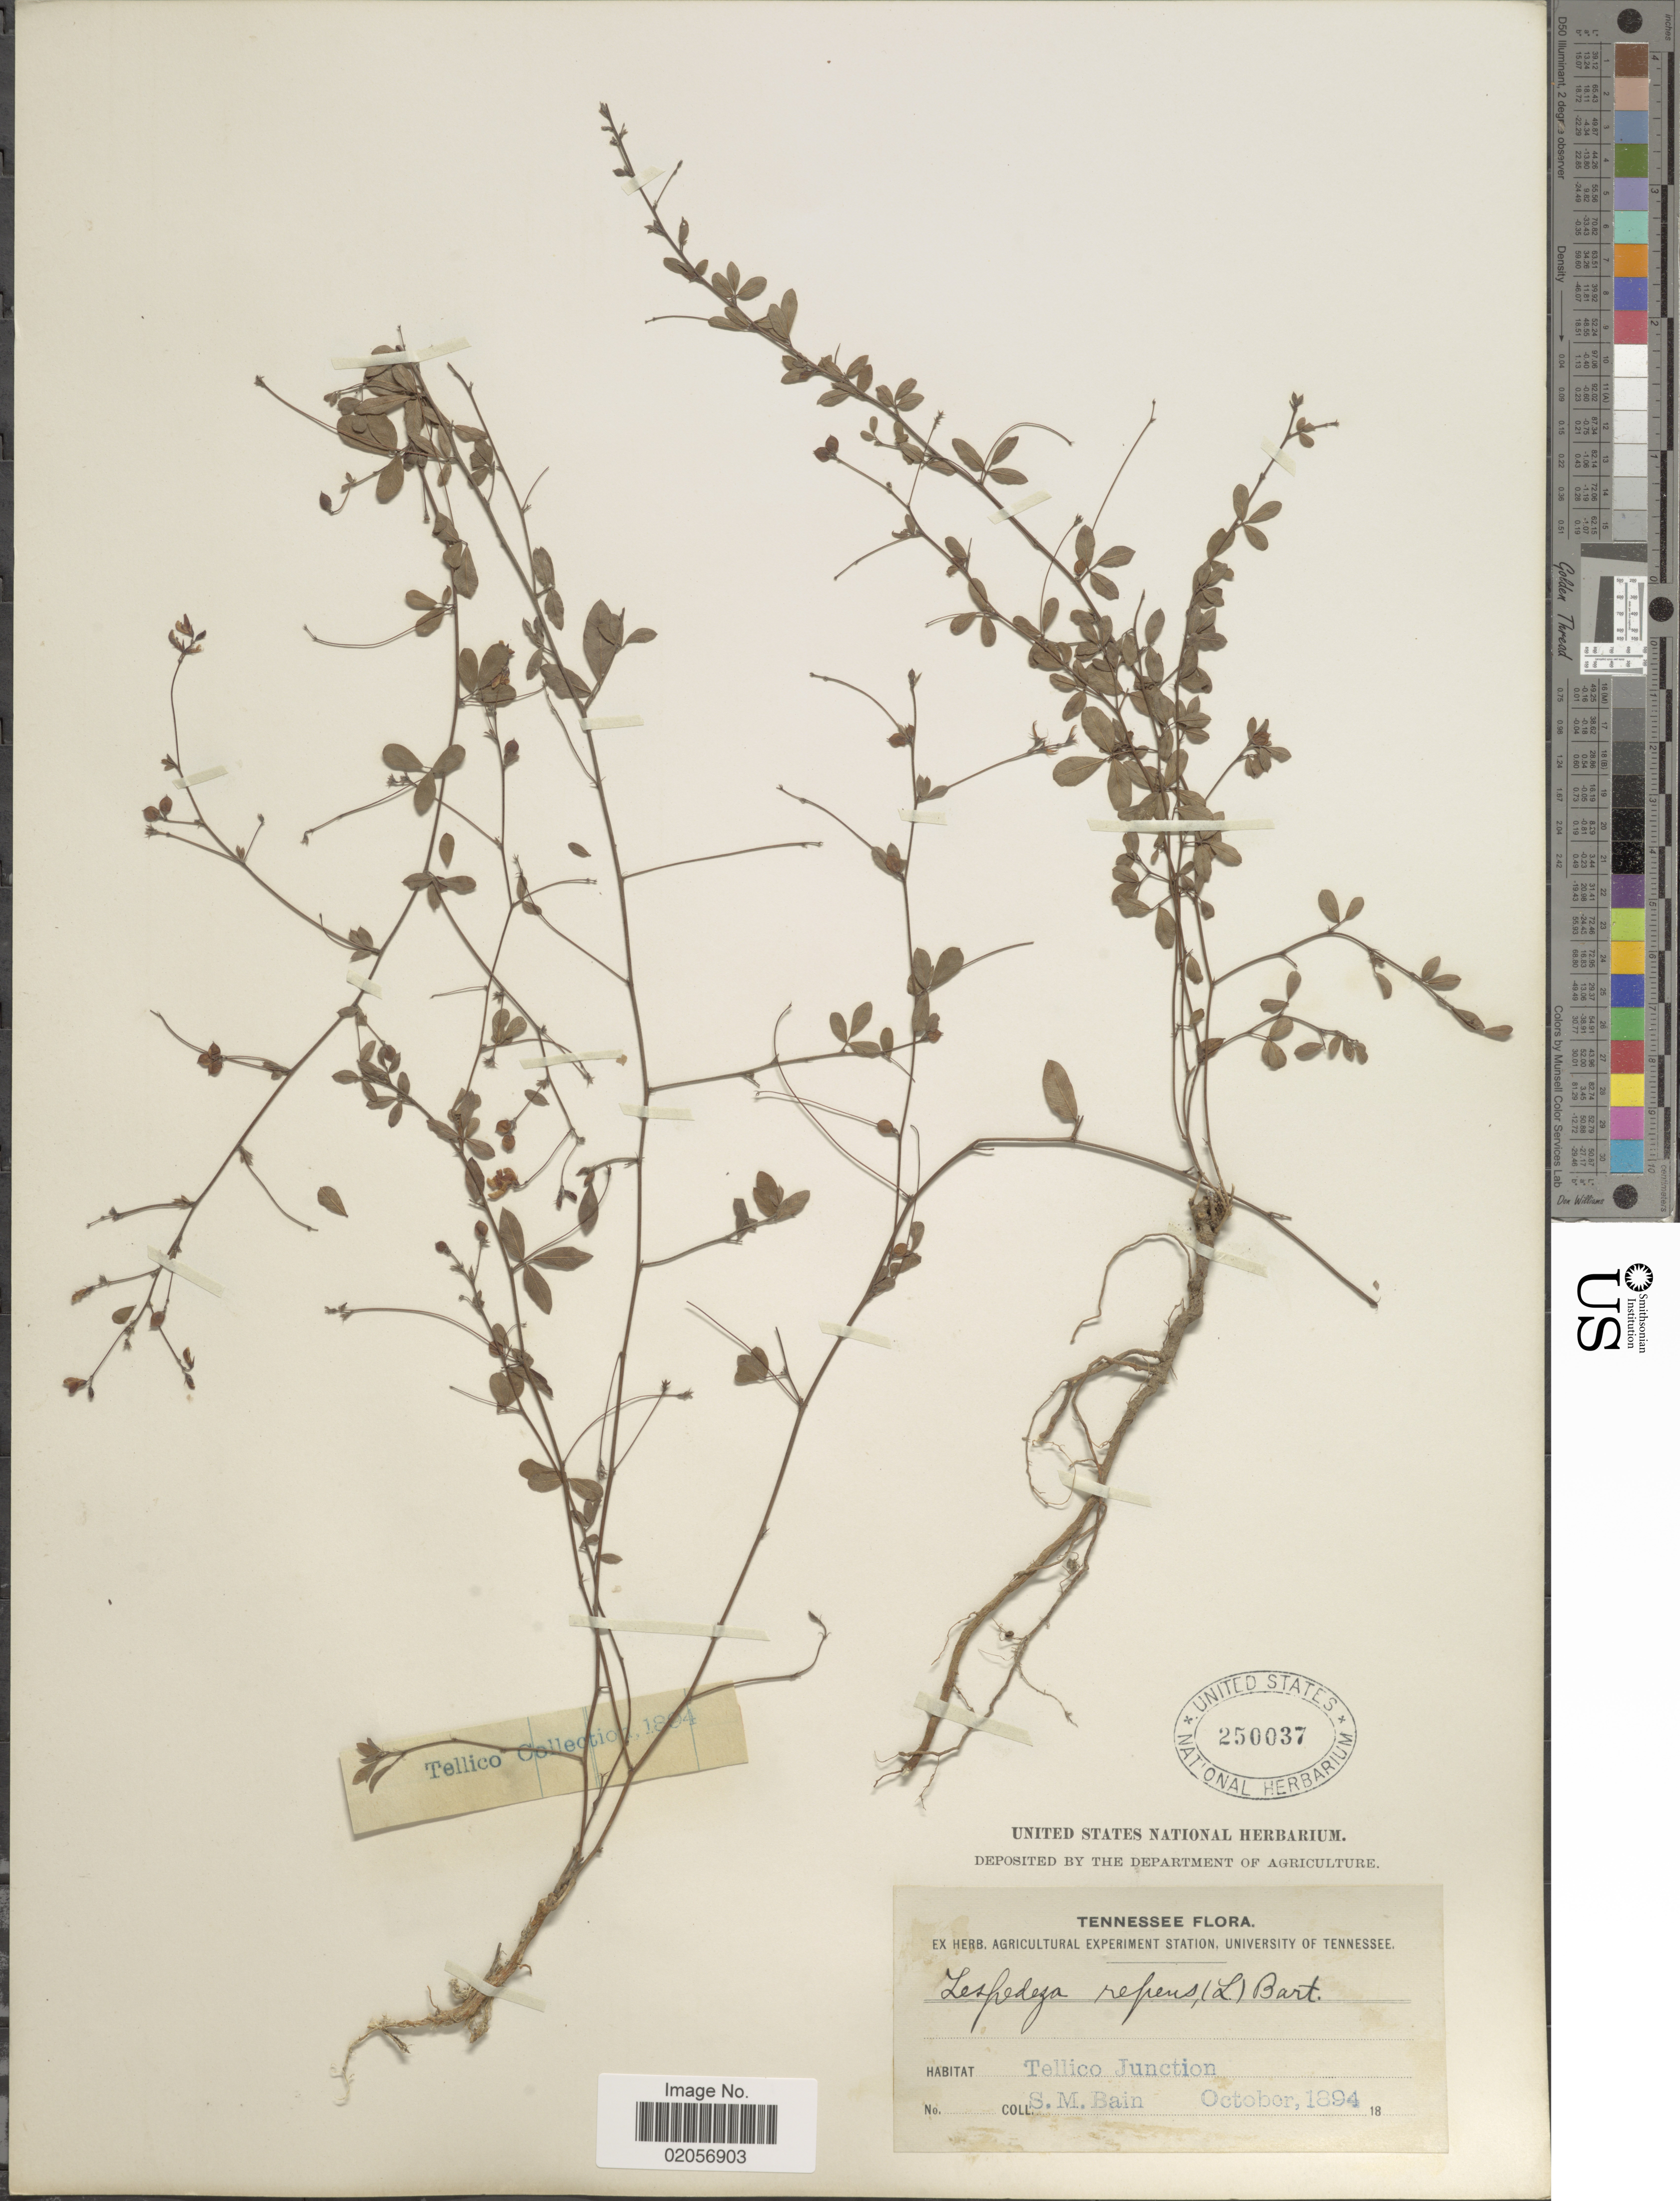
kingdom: Plantae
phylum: Tracheophyta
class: Magnoliopsida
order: Fabales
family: Fabaceae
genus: Lespedeza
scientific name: Lespedeza repens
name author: (L.) W.P.C. Barton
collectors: S. M. Bain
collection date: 1894-10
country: United States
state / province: Tennessee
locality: Tellico Junction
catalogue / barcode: US 250037